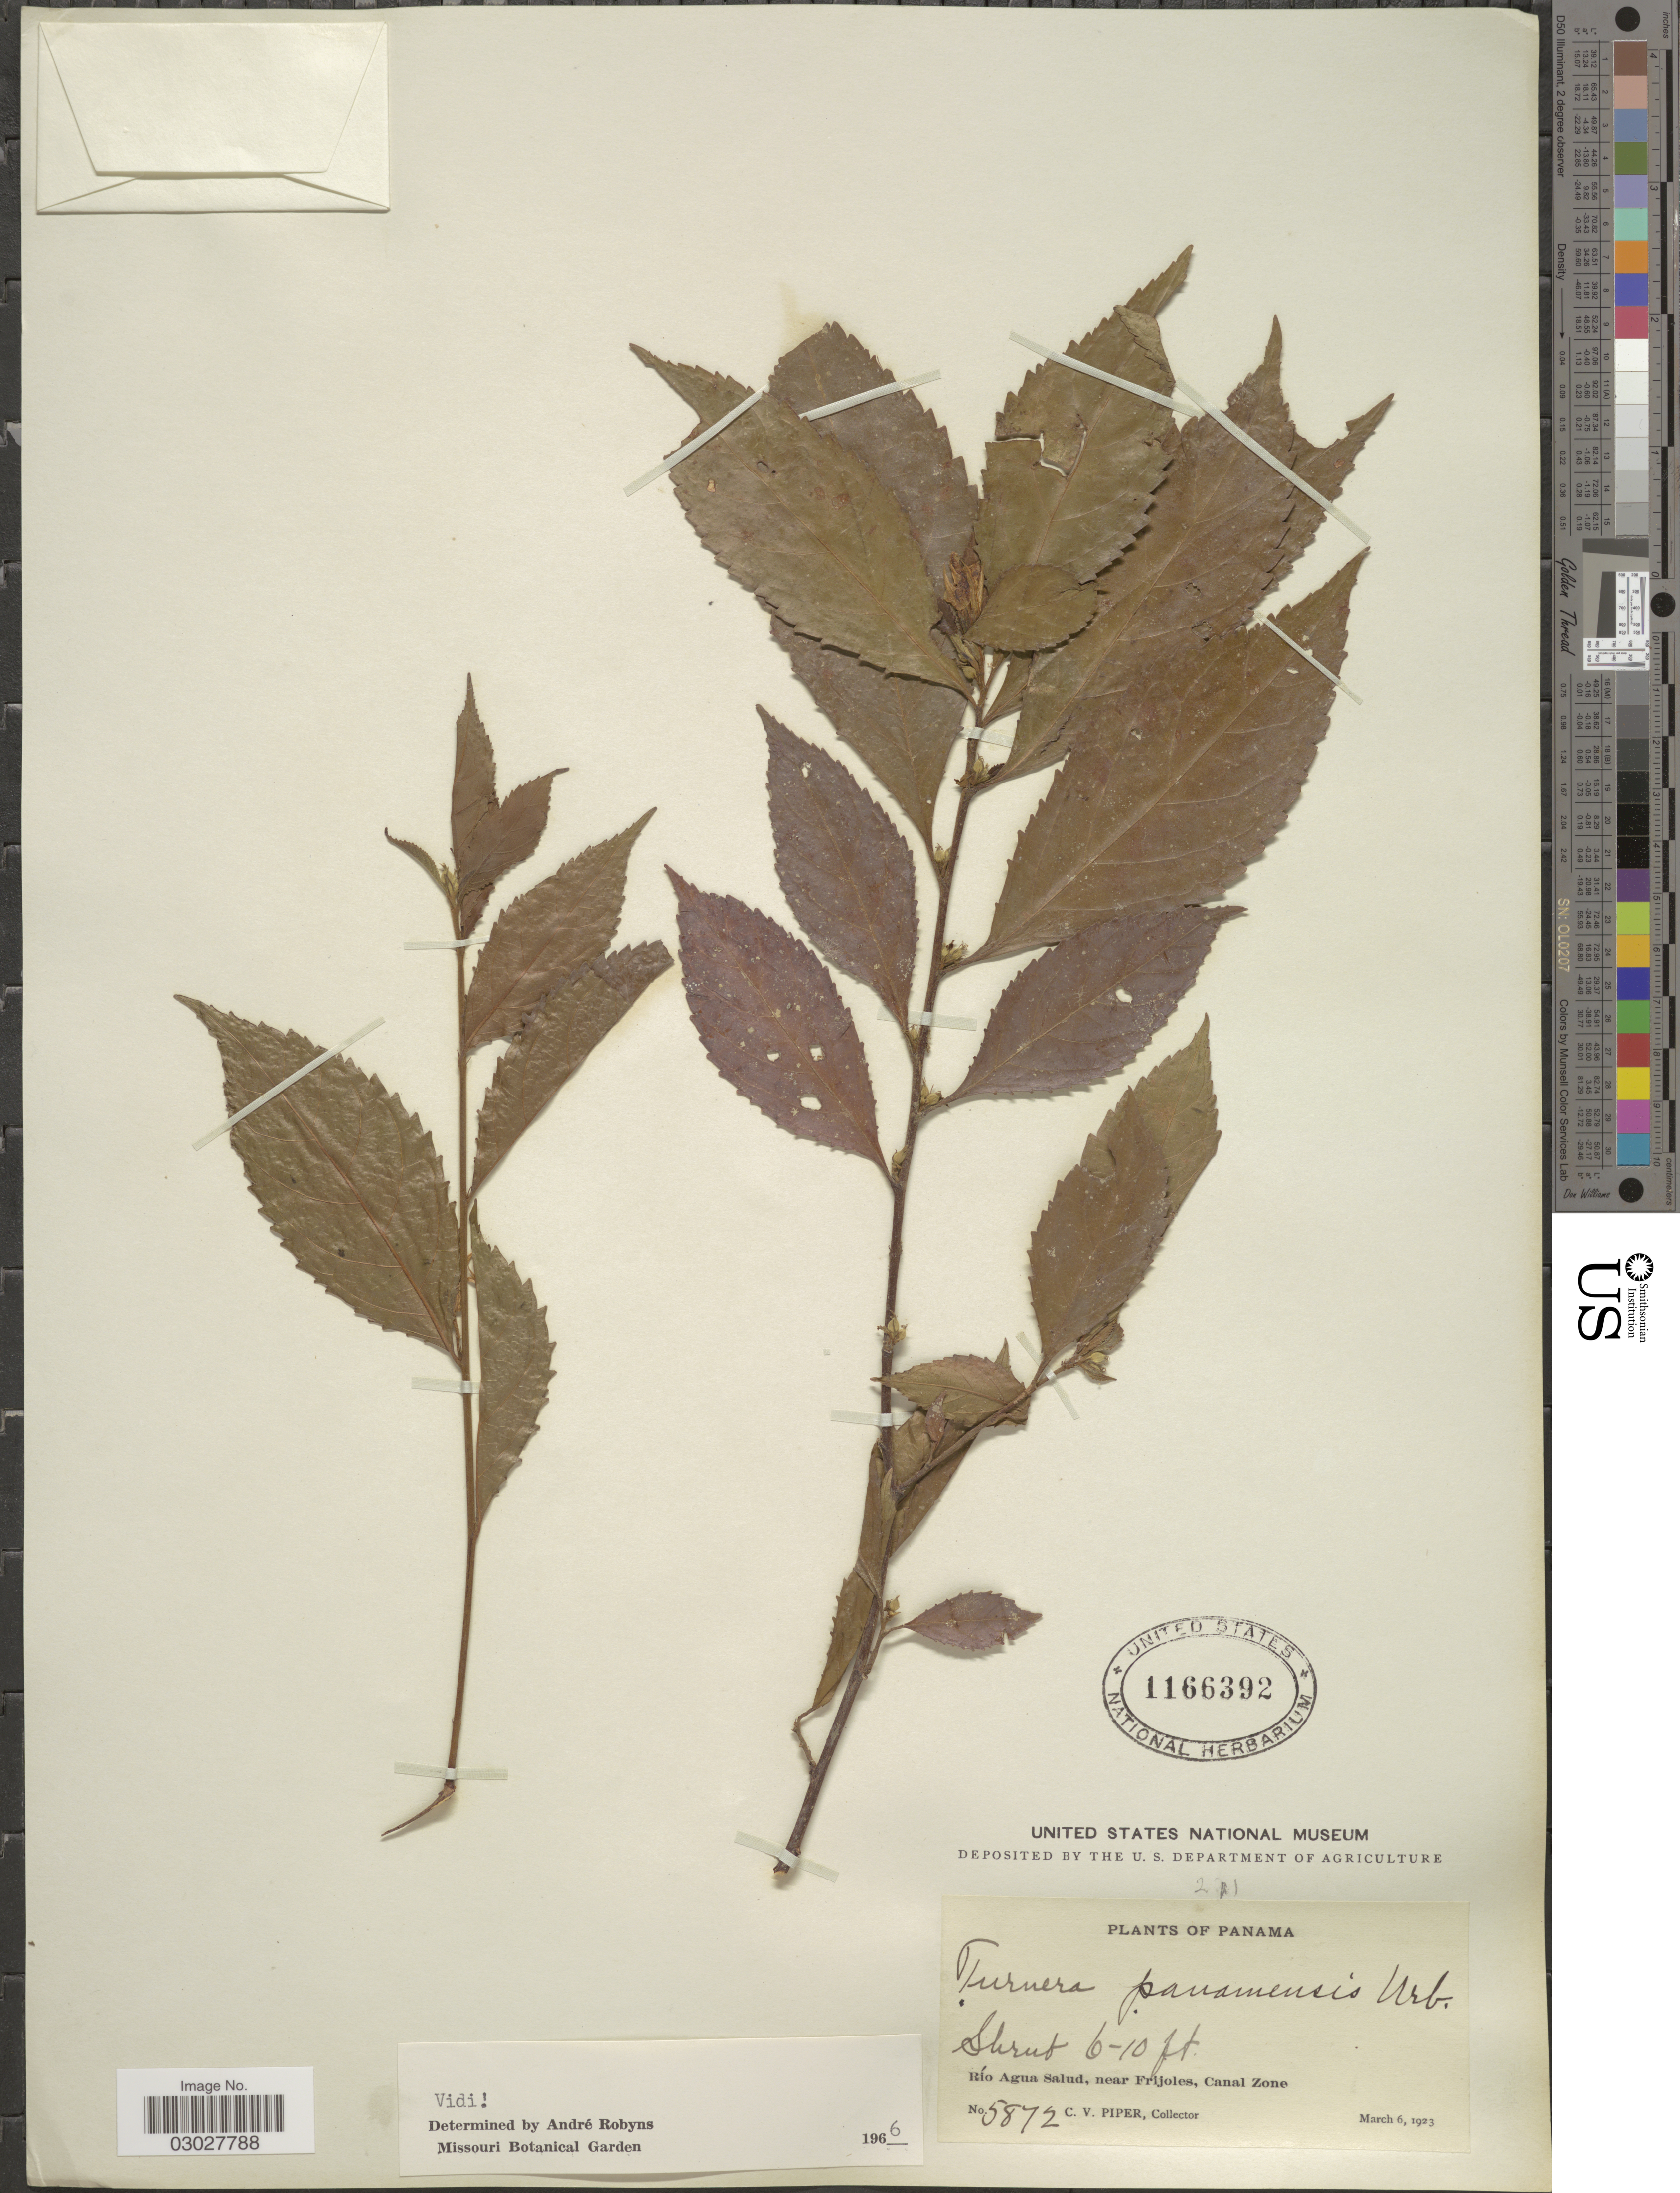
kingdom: Plantae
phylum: Tracheophyta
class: Magnoliopsida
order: Malpighiales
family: Turneraceae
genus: Turnera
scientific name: Turnera panamensis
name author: Urb.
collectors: C. V. Piper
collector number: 5872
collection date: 1923-03-06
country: Panama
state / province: Colón / Panamá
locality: Río Agua Salud, near Frijoles, Canal Zone.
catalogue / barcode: US 1166392